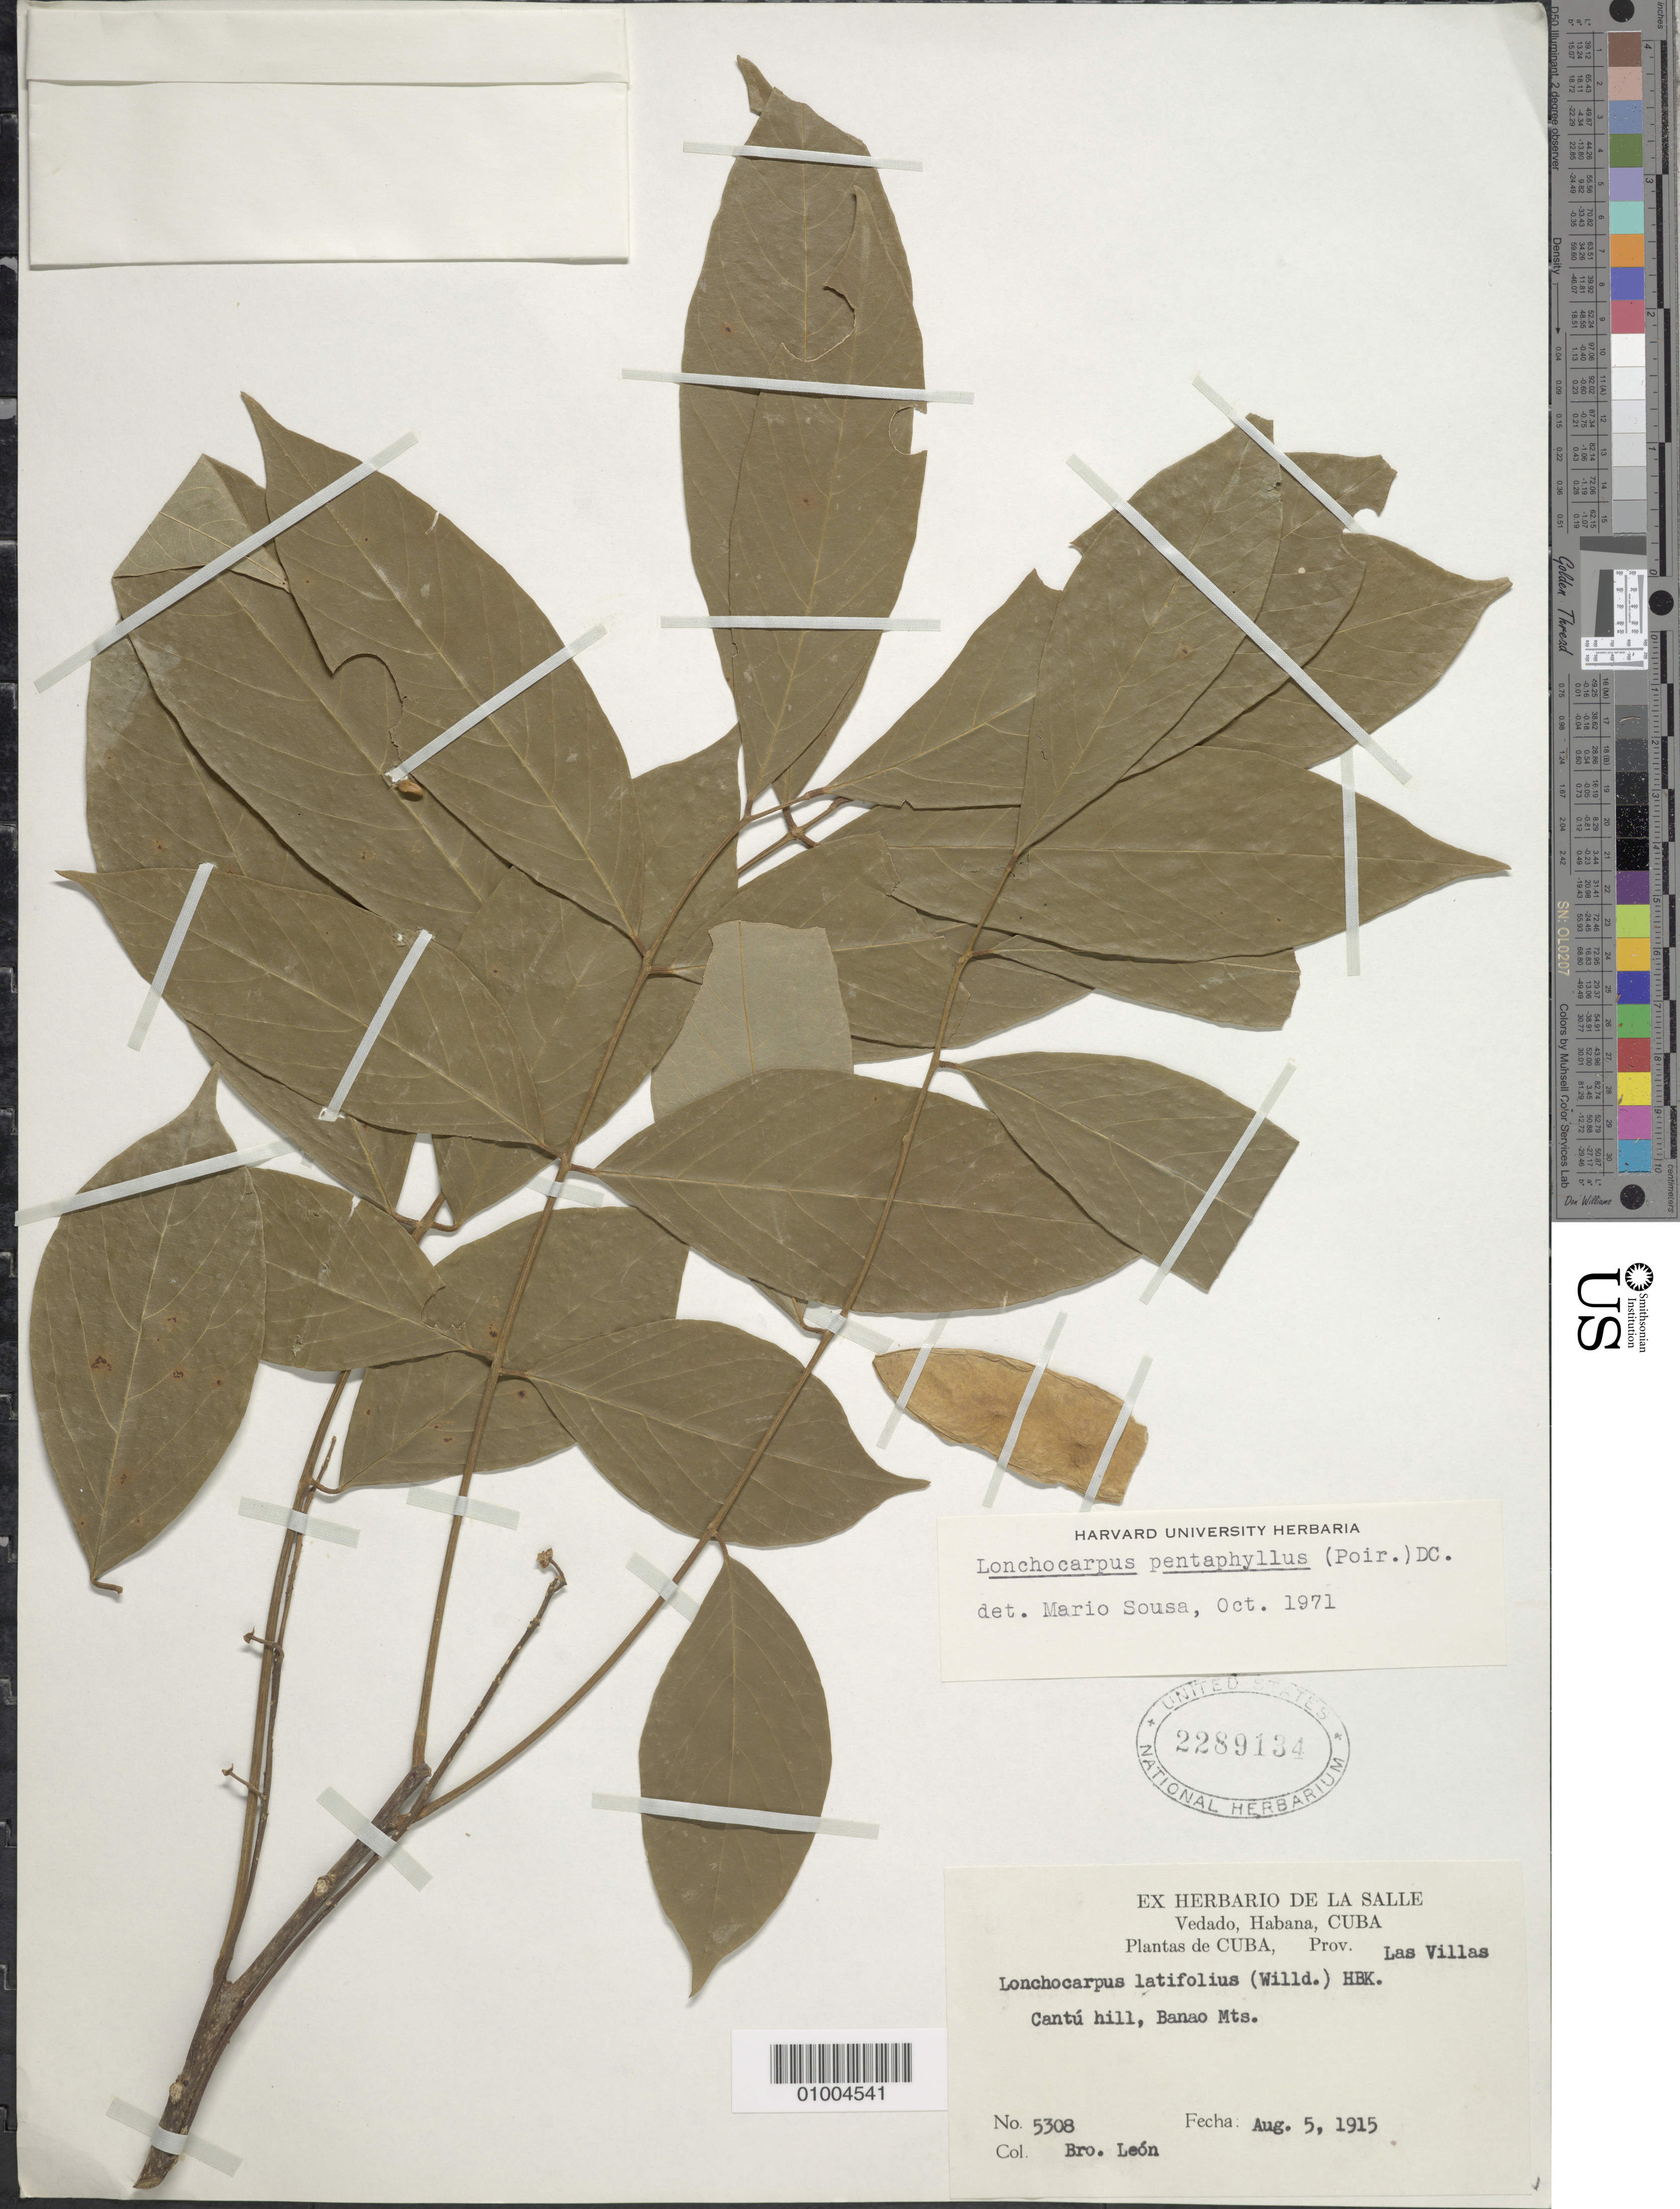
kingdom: Plantae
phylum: Tracheophyta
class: Magnoliopsida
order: Fabales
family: Fabaceae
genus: Lonchocarpus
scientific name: Lonchocarpus heptaphyllus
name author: (Poir.) DC.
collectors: Bro. León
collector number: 5308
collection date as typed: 05 Aug 1915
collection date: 1915-08-05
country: Cuba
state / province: Las Villas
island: Cuba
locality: Cantu hill, Banao Mts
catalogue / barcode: US 2289134